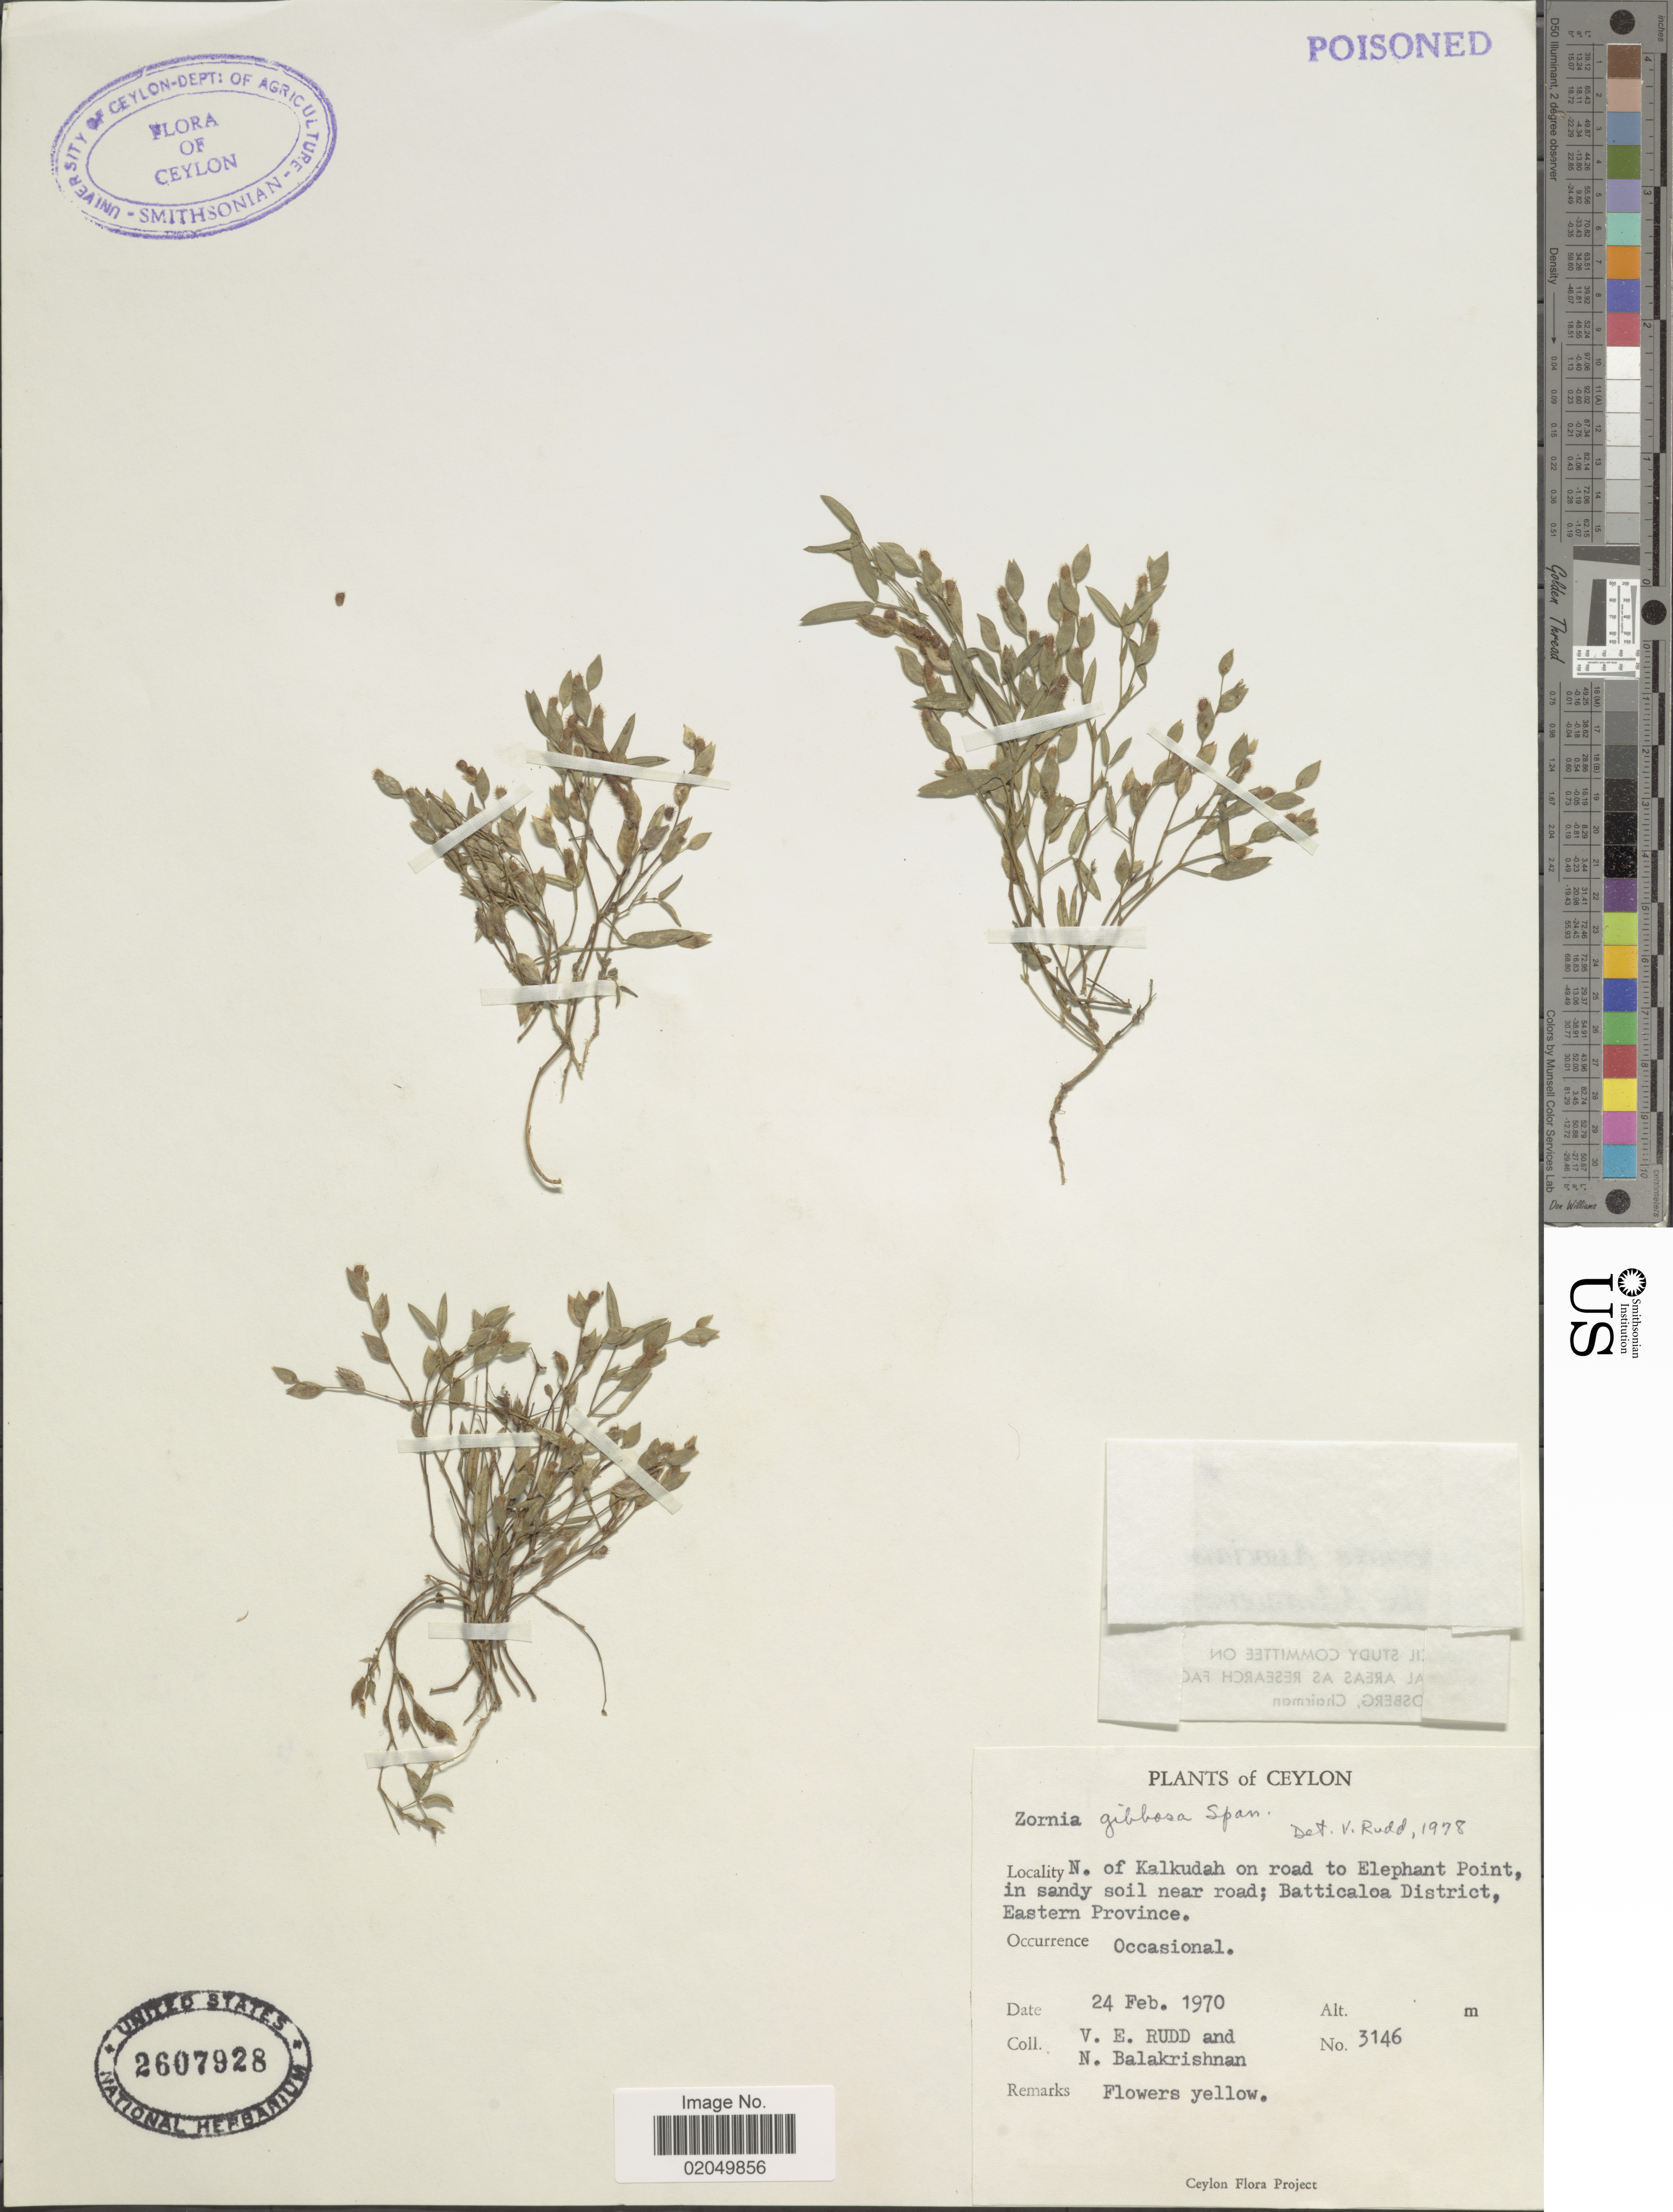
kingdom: Plantae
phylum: Tracheophyta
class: Magnoliopsida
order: Fabales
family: Fabaceae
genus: Zornia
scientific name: Zornia gibbosa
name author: Spanoghe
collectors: V. E. Rudd & N. Balakrishnan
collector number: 3146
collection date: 1970-02-24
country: Sri Lanka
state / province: Eastern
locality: Ceylon, N. of Kalkudah on road to Elephant Point, Batticaloa District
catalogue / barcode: US 2607928